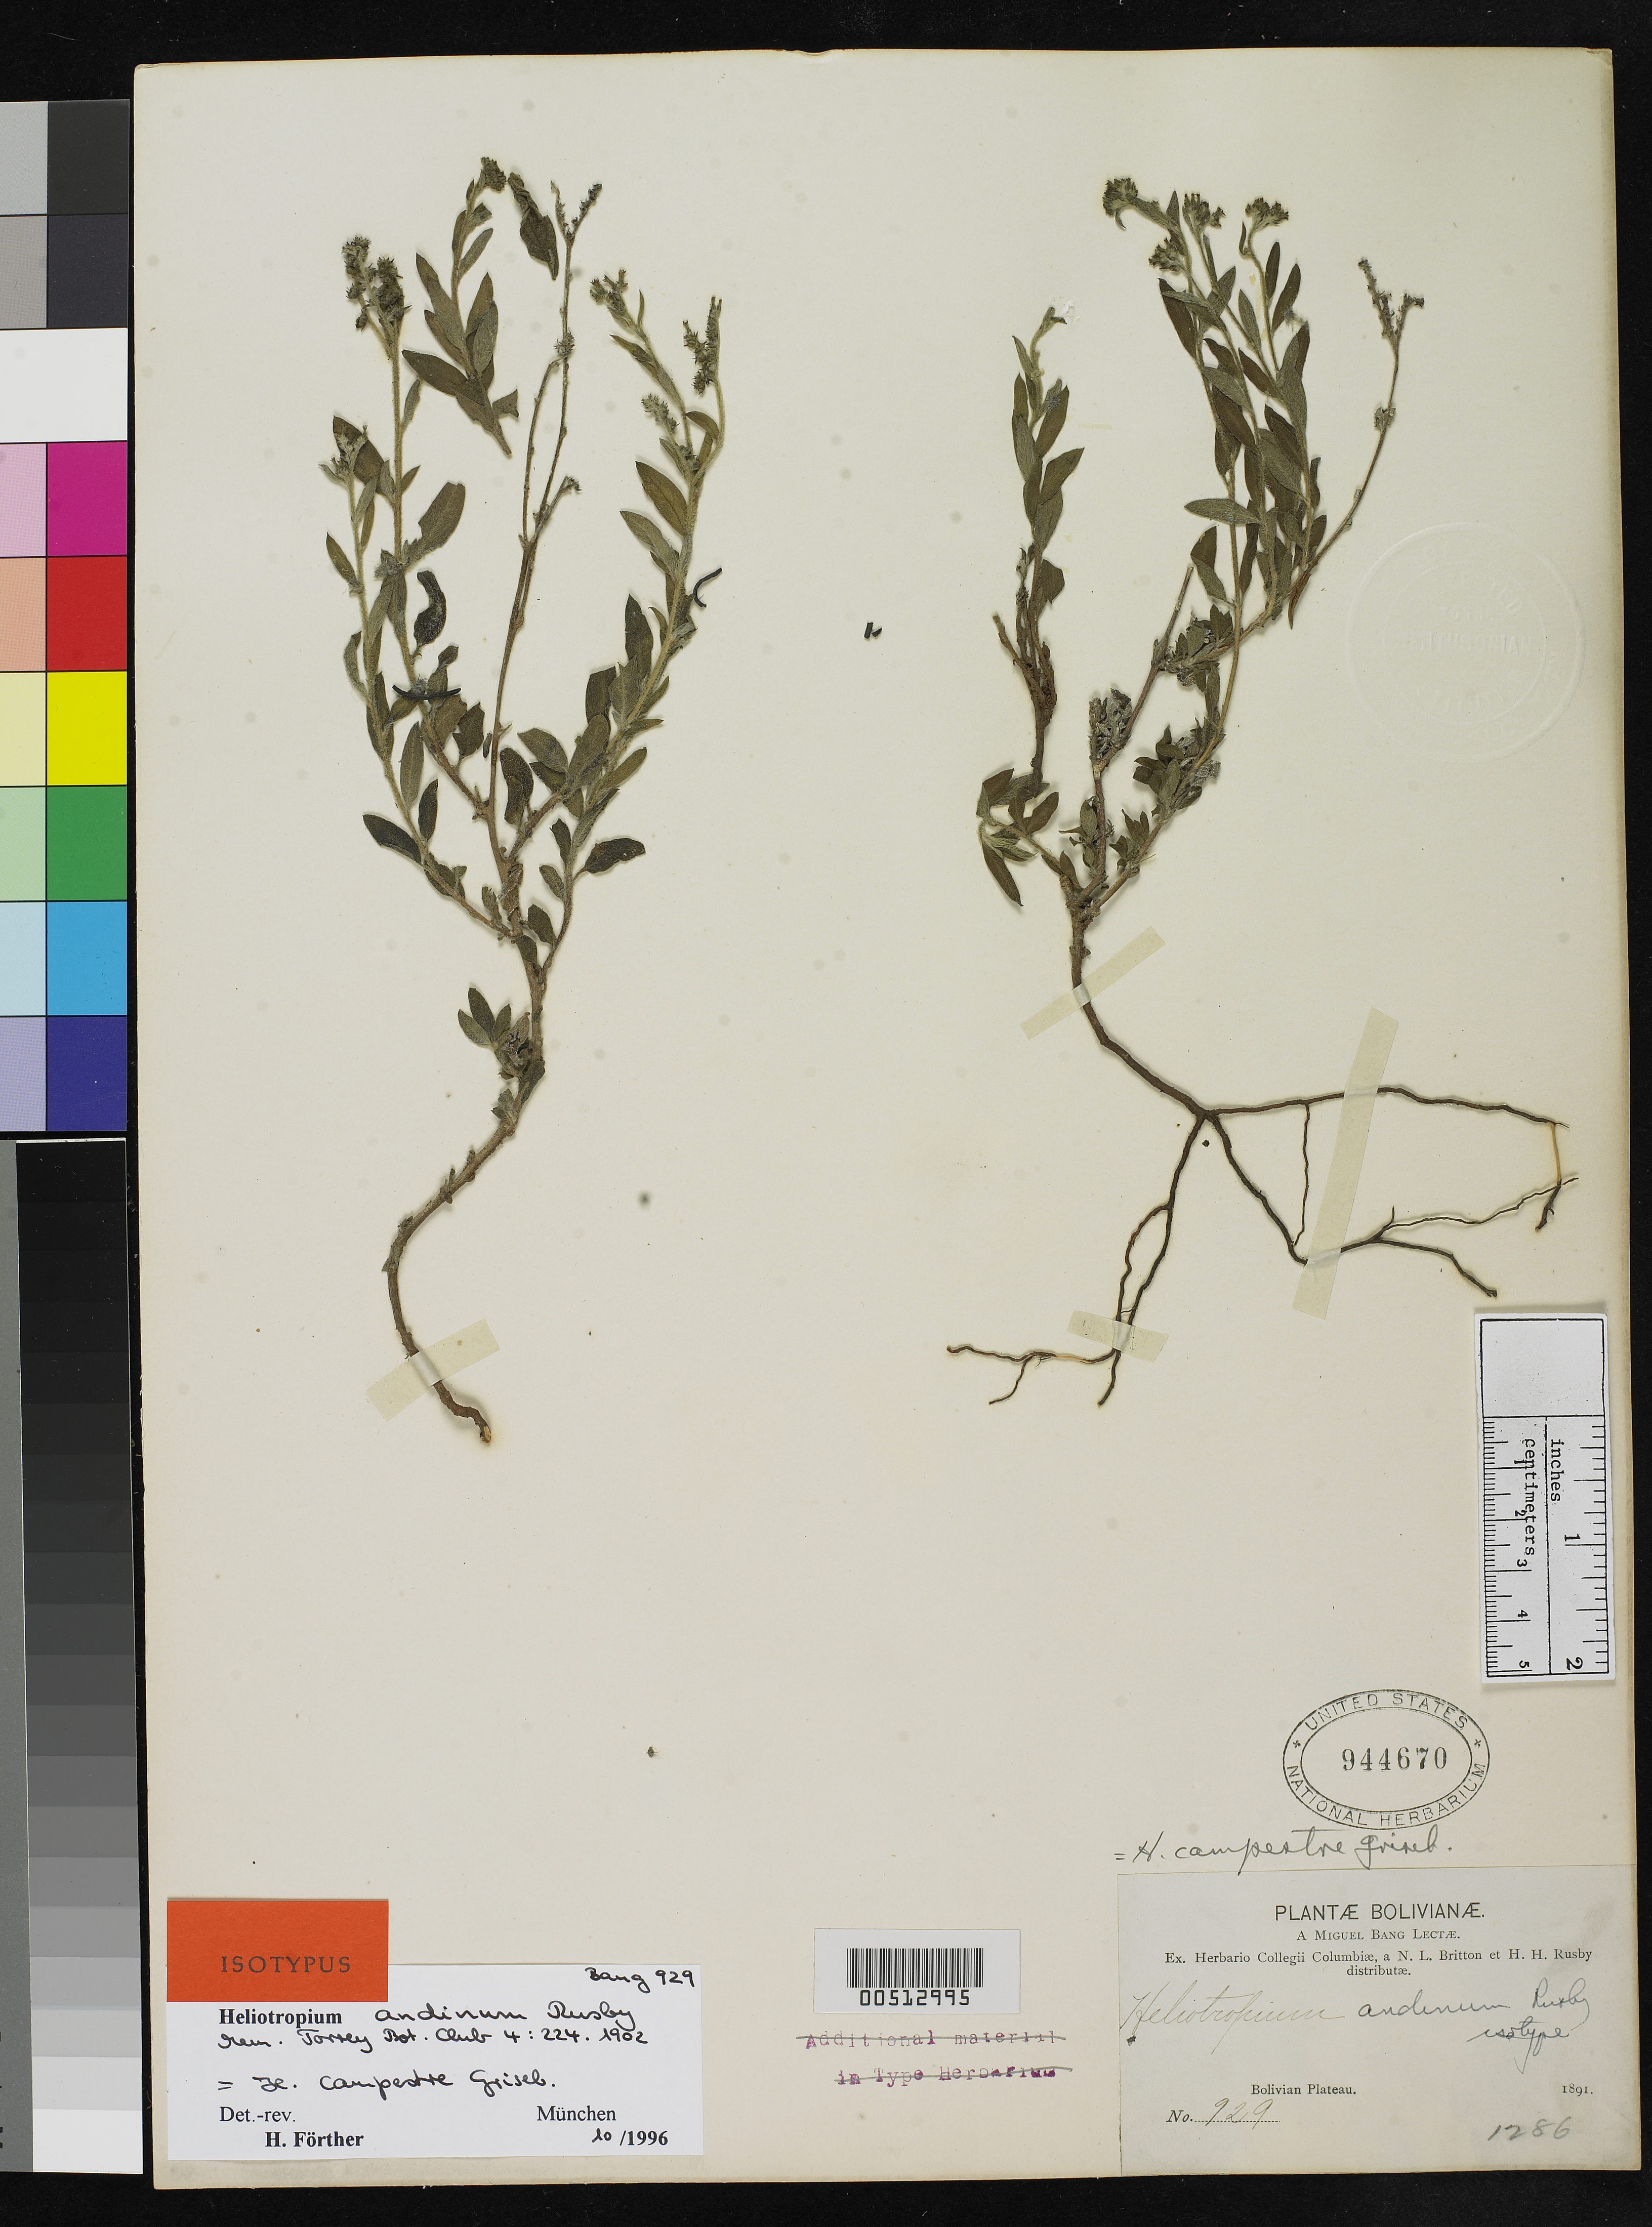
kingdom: Plantae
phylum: Tracheophyta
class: Magnoliopsida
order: Boraginales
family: Heliotropiaceae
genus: Heliotropium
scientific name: Heliotropium andinum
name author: Rusby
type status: Isotype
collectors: M. Bang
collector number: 929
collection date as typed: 1891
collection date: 1891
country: Bolivia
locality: Bolivian Plateau.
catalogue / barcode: US 944670